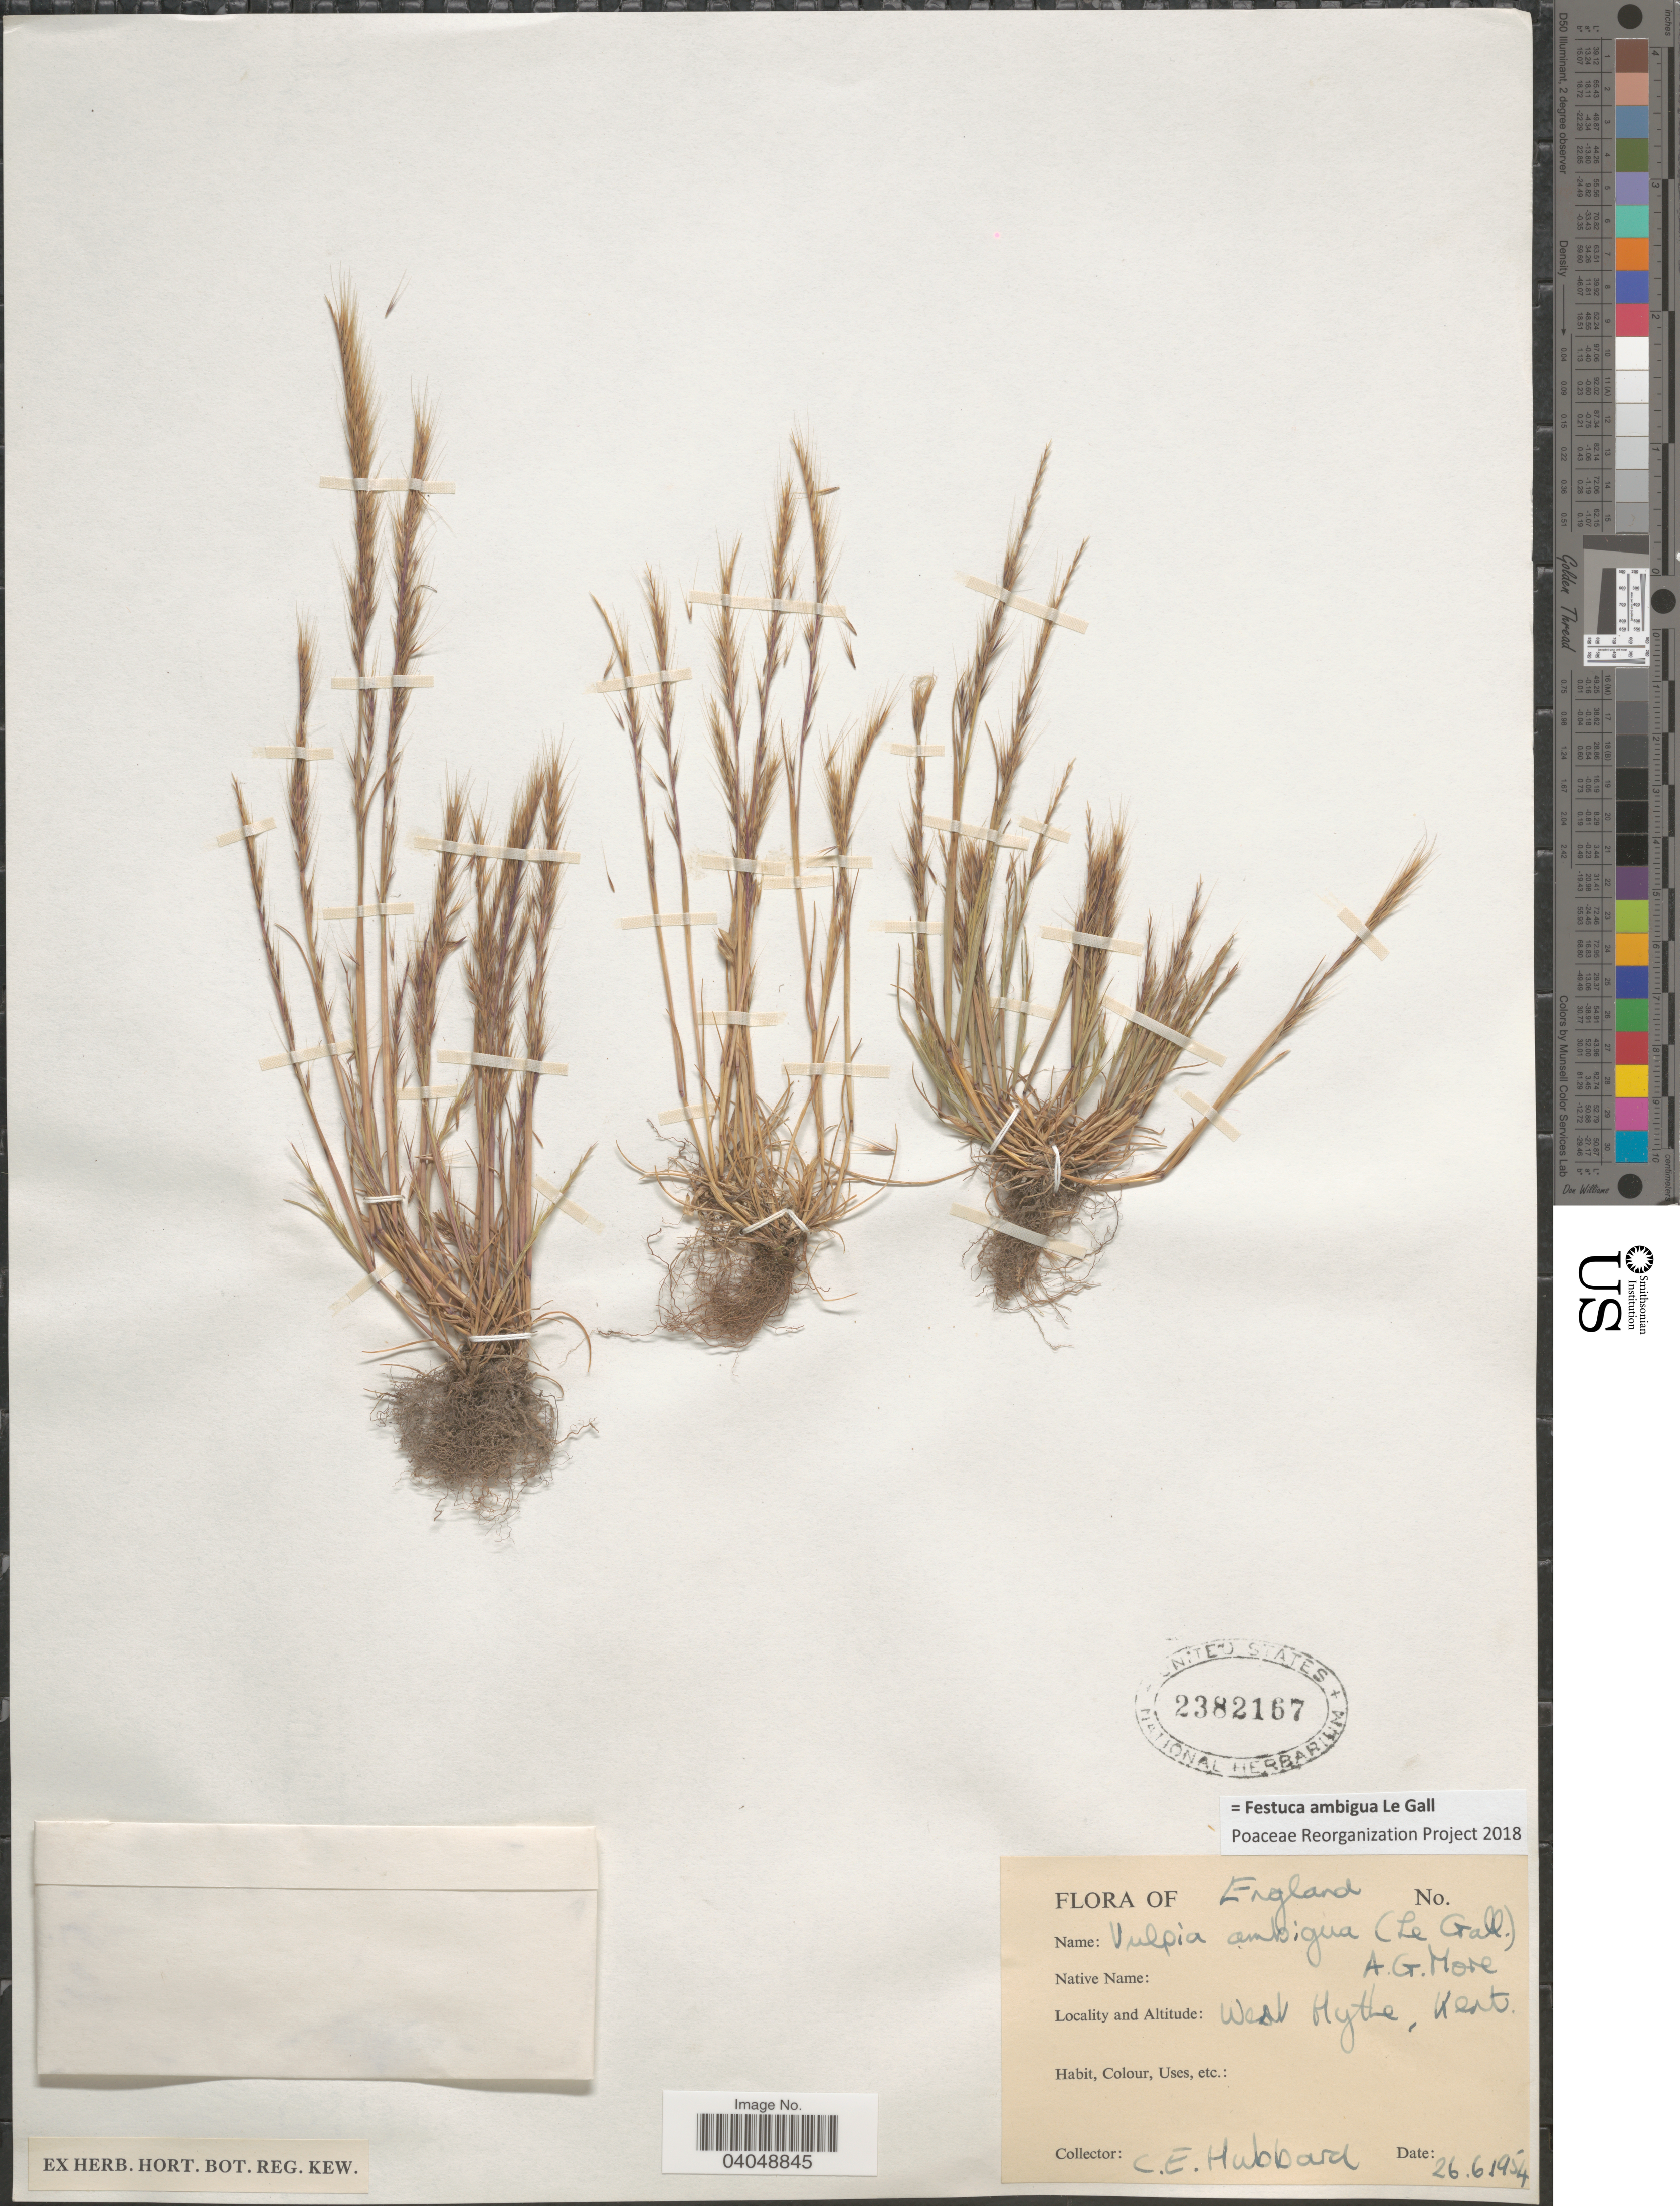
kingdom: Plantae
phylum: Tracheophyta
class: Liliopsida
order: Poales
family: Poaceae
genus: Festuca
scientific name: Festuca ambigua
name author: Le Gall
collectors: C. E. Hubbard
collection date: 1954-06-26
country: United Kingdom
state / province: England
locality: West Hythe, Kent.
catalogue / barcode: US 2382167